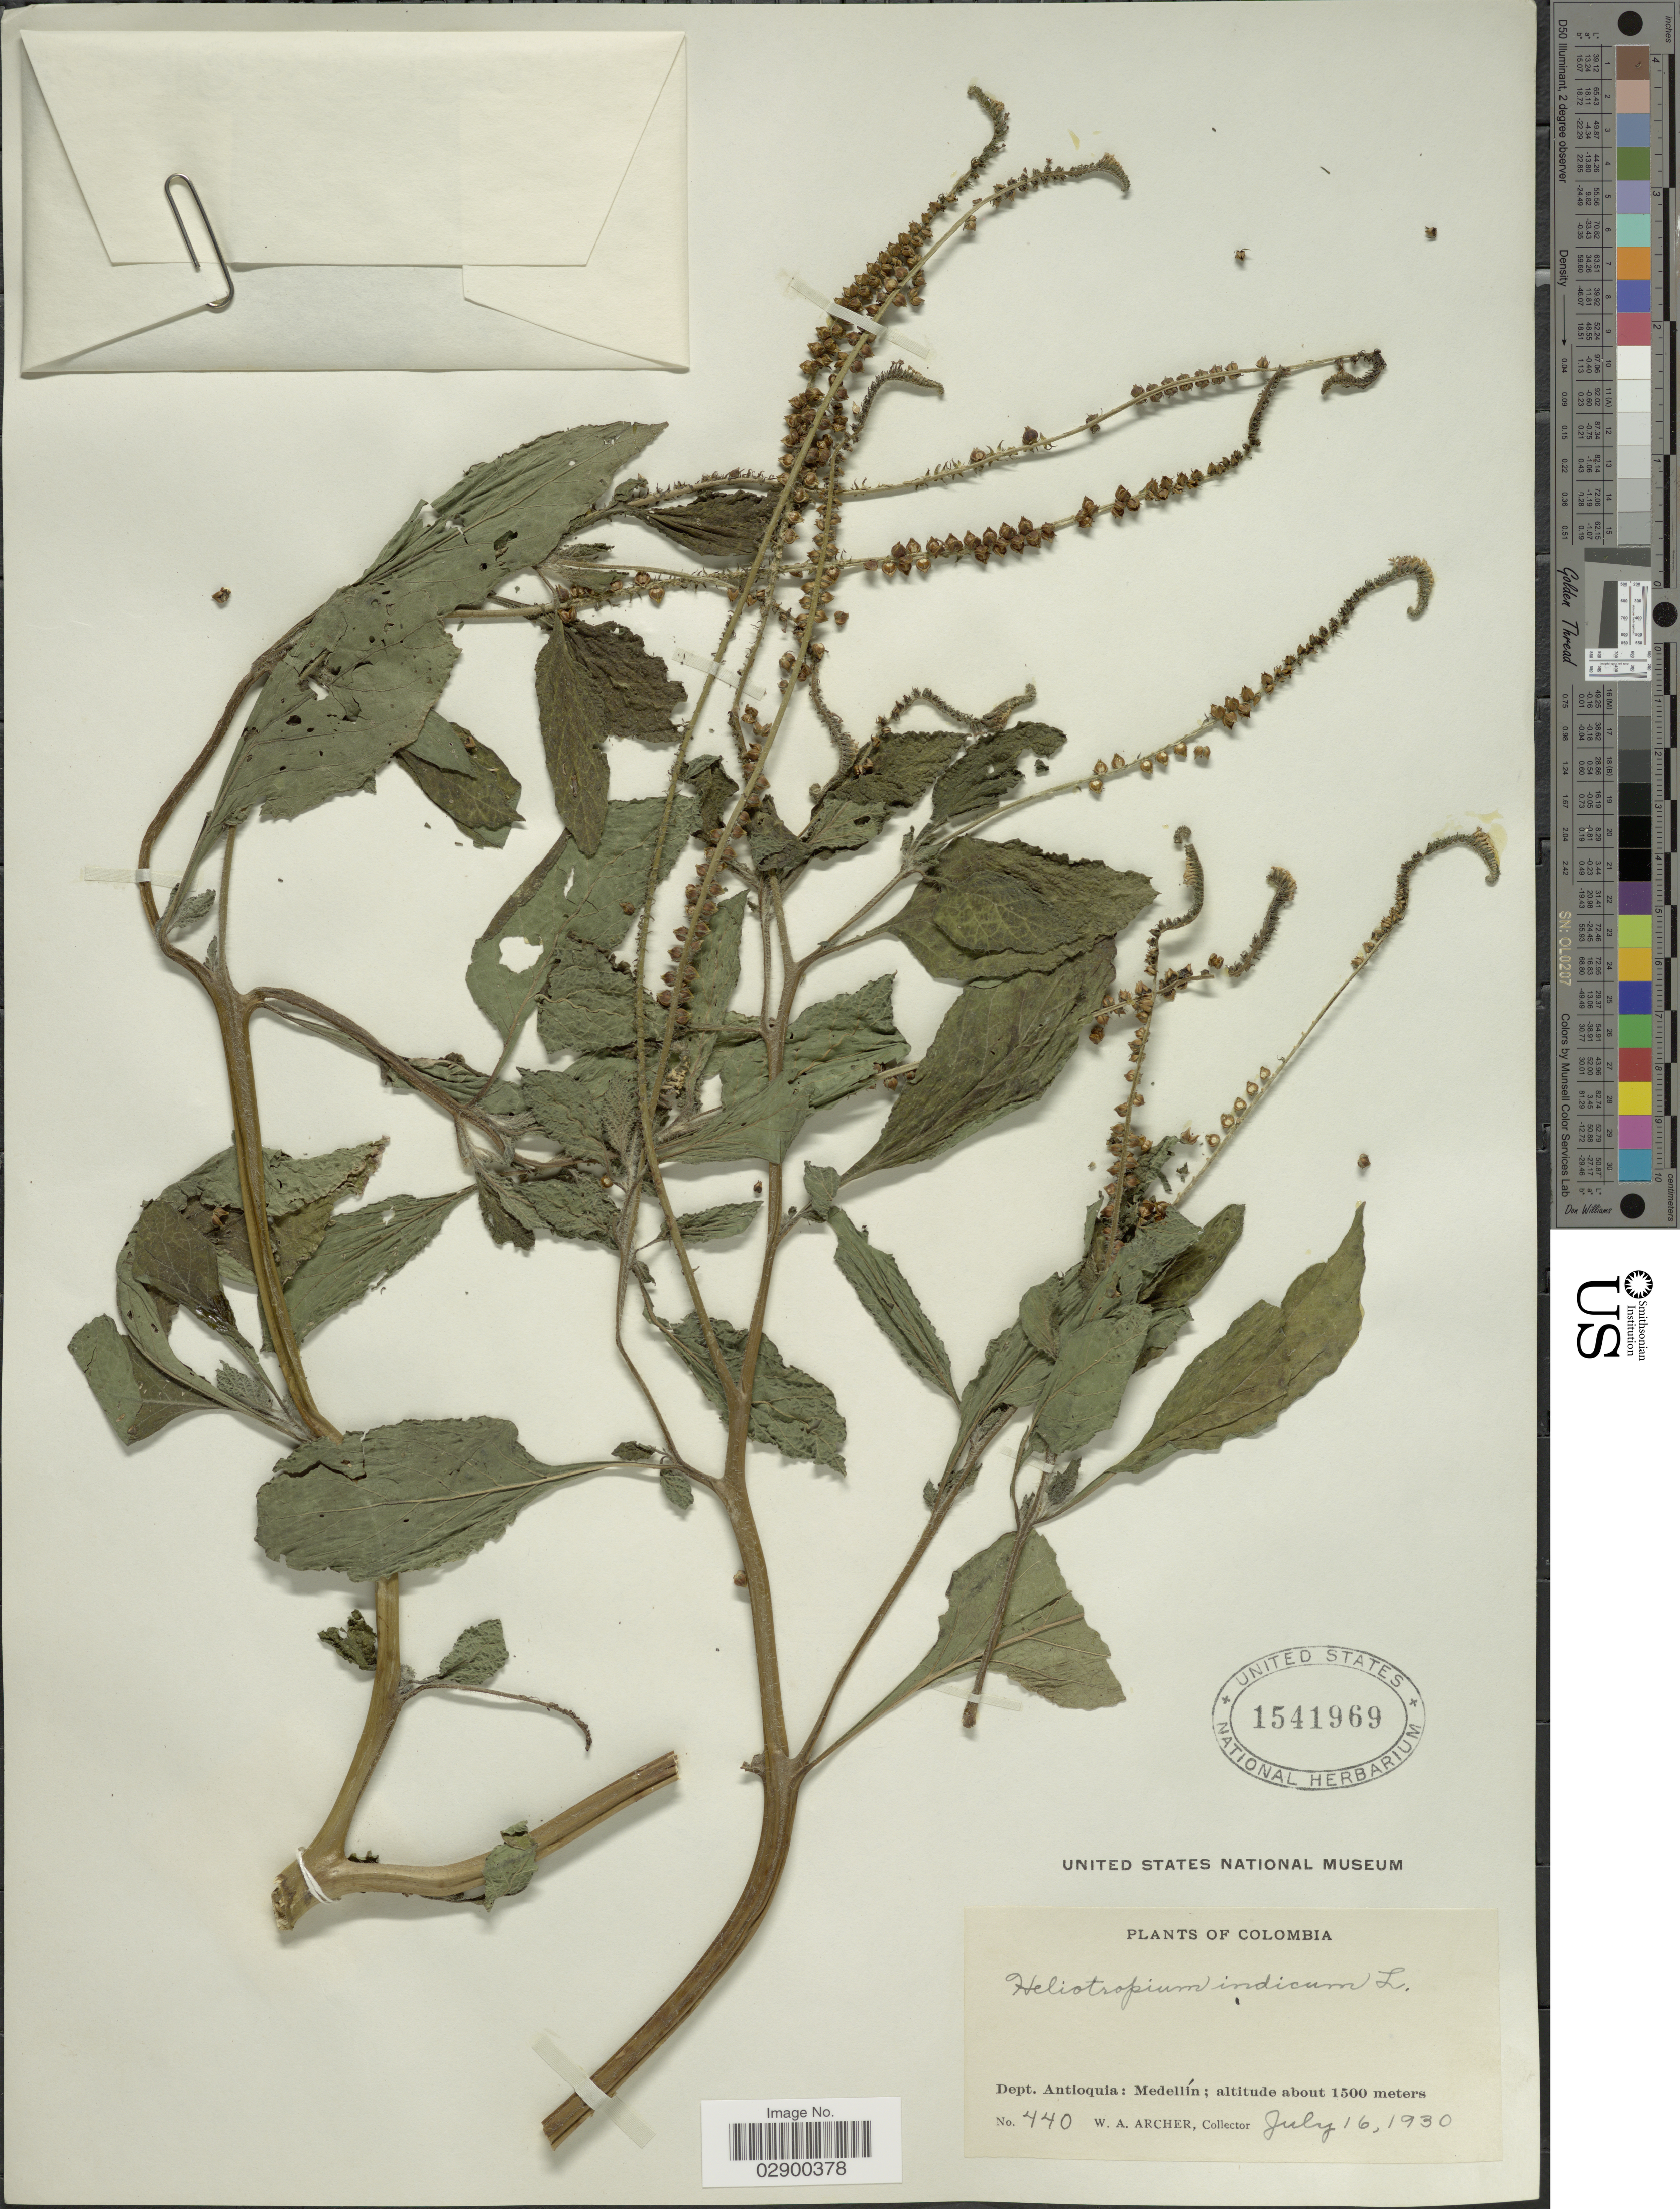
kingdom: Plantae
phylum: Tracheophyta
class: Magnoliopsida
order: Boraginales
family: Heliotropiaceae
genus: Heliotropium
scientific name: Heliotropium indicum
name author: L.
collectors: W. Archer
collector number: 440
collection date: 1930-07-16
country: Colombia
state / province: Antioquia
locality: Dept. Antioquia, Medellín.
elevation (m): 1500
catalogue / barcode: US 1541969